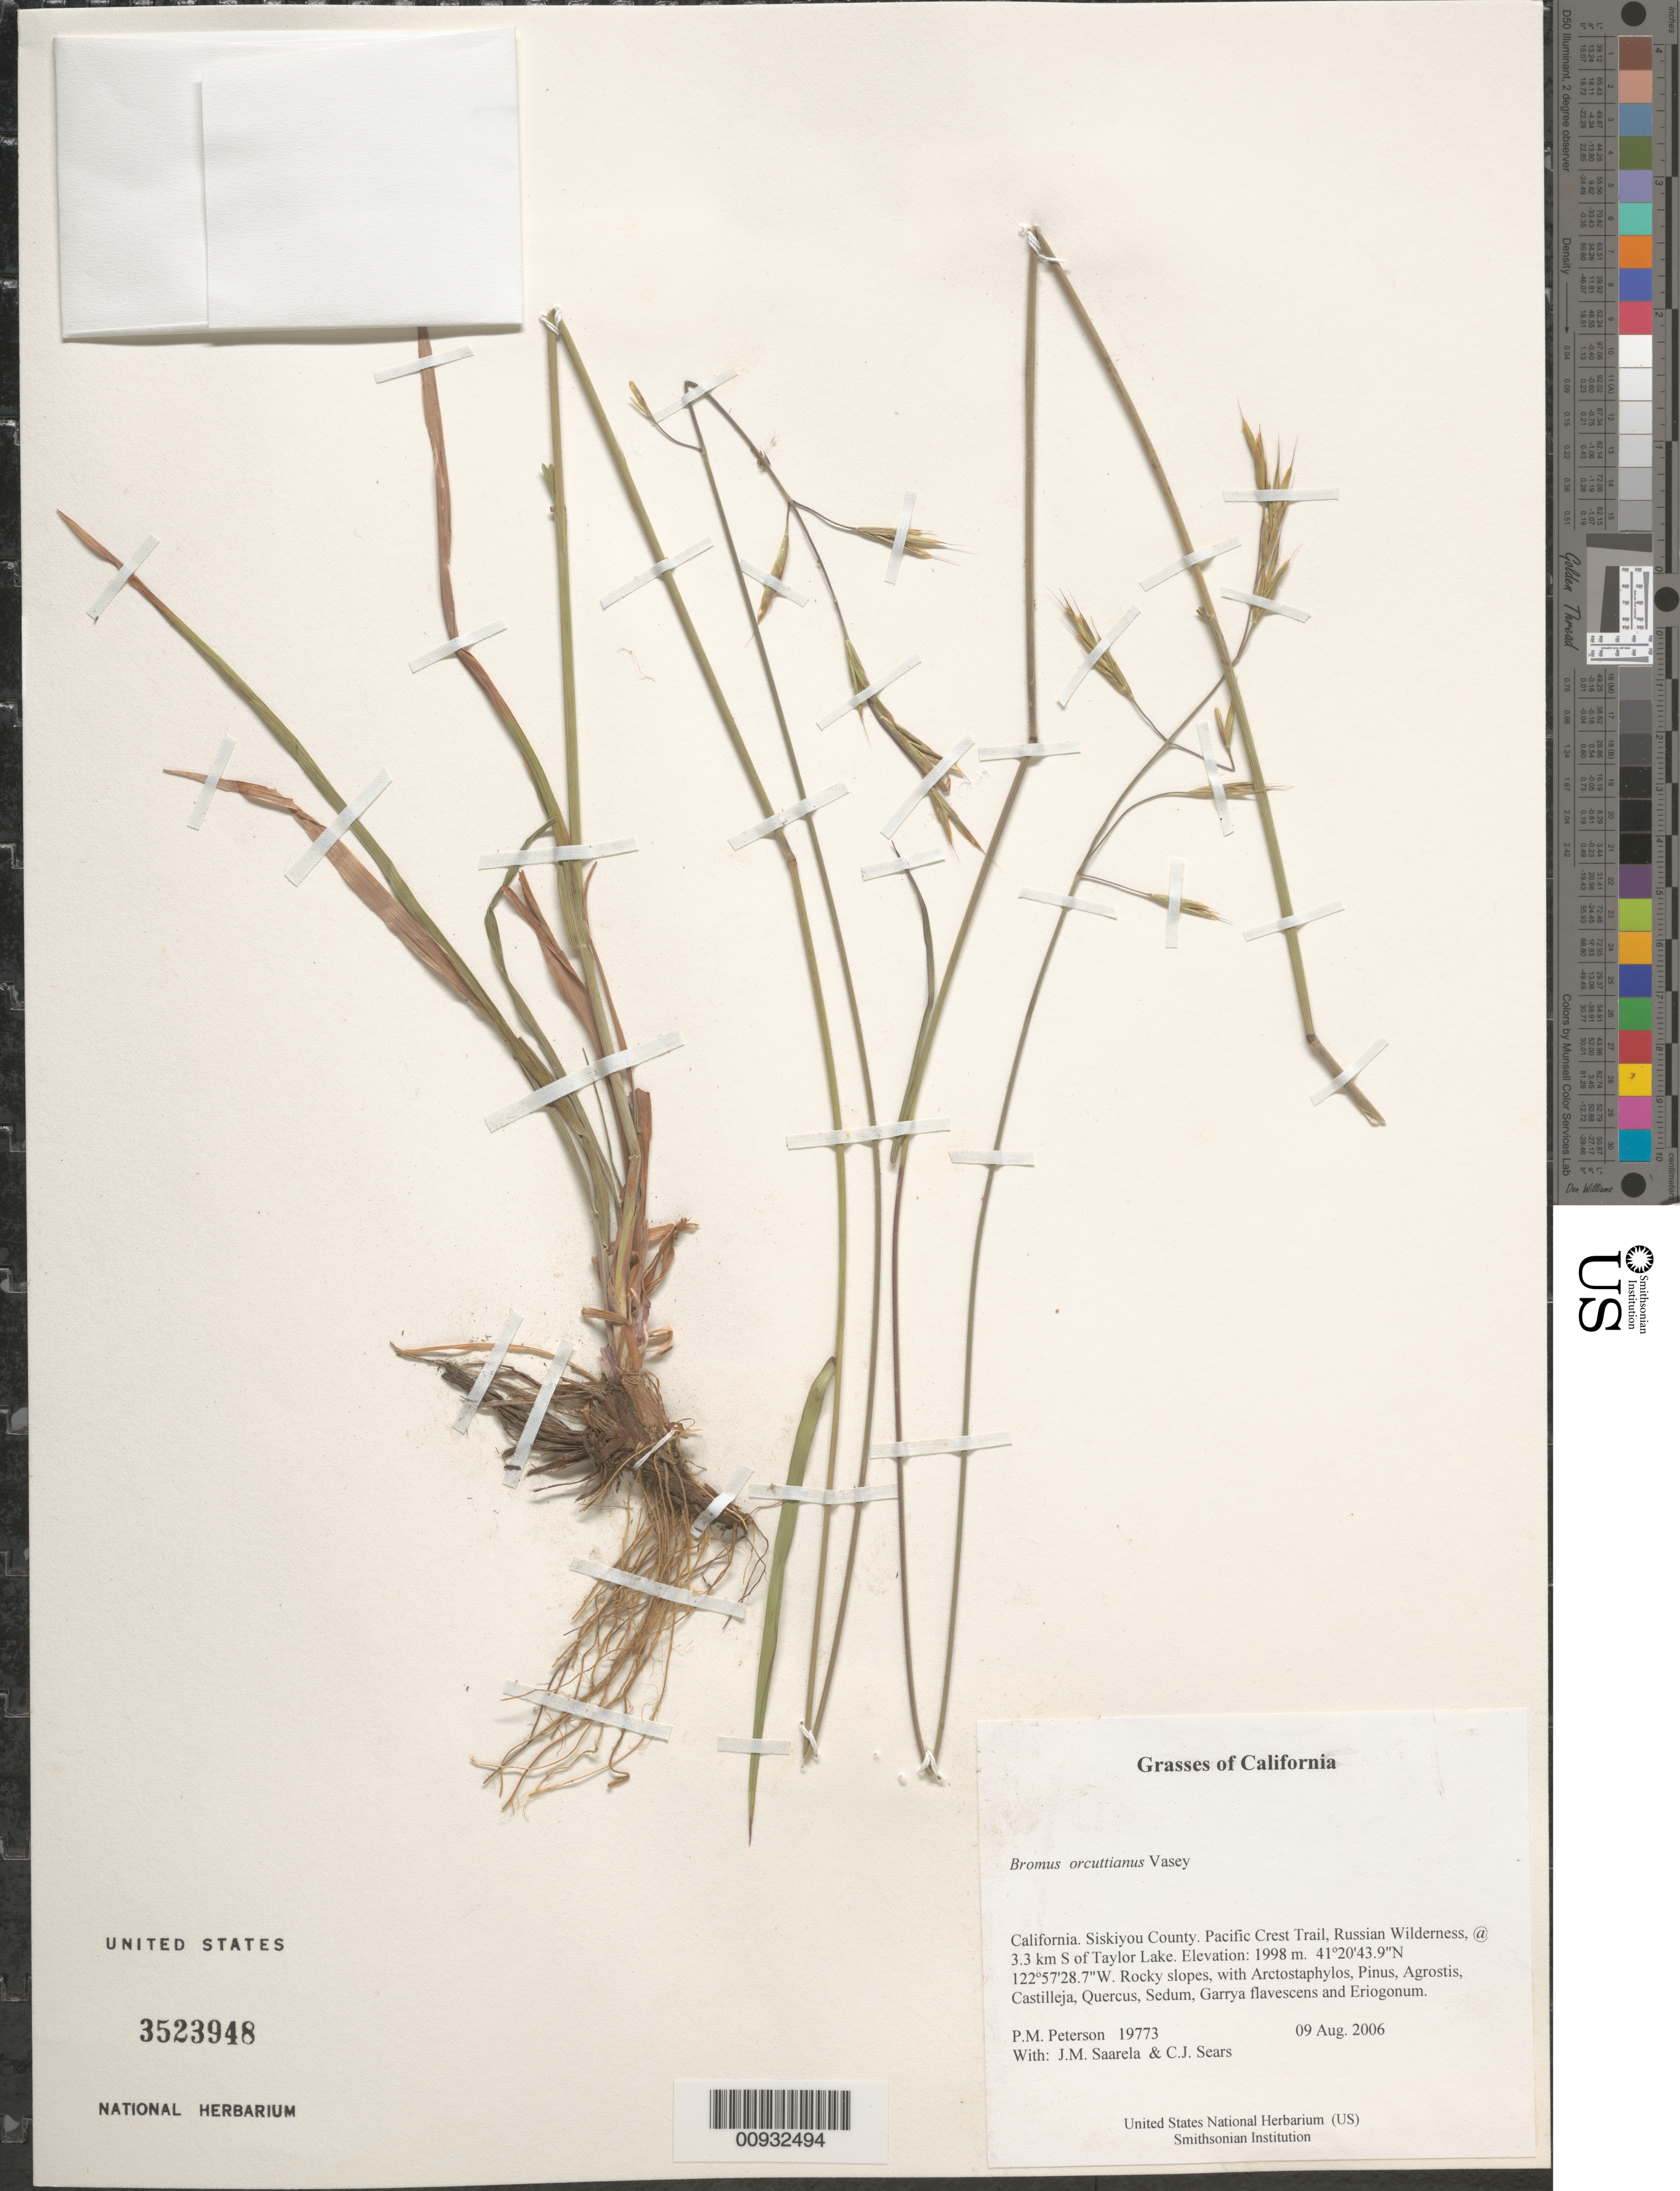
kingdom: Plantae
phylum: Tracheophyta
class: Liliopsida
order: Poales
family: Poaceae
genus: Bromus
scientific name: Bromus orcuttianus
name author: Vasey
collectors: P. M. Peterson, J. Saarela & C. Sears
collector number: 19773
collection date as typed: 09 Aug 2006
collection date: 2006-08-09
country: United States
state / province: California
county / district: Siskiyou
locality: Pacific Crest Trail, Russian Wilderness, 3.3 km S of Taylor Lake.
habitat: Rocky slopes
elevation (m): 1998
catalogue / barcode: US 3523948